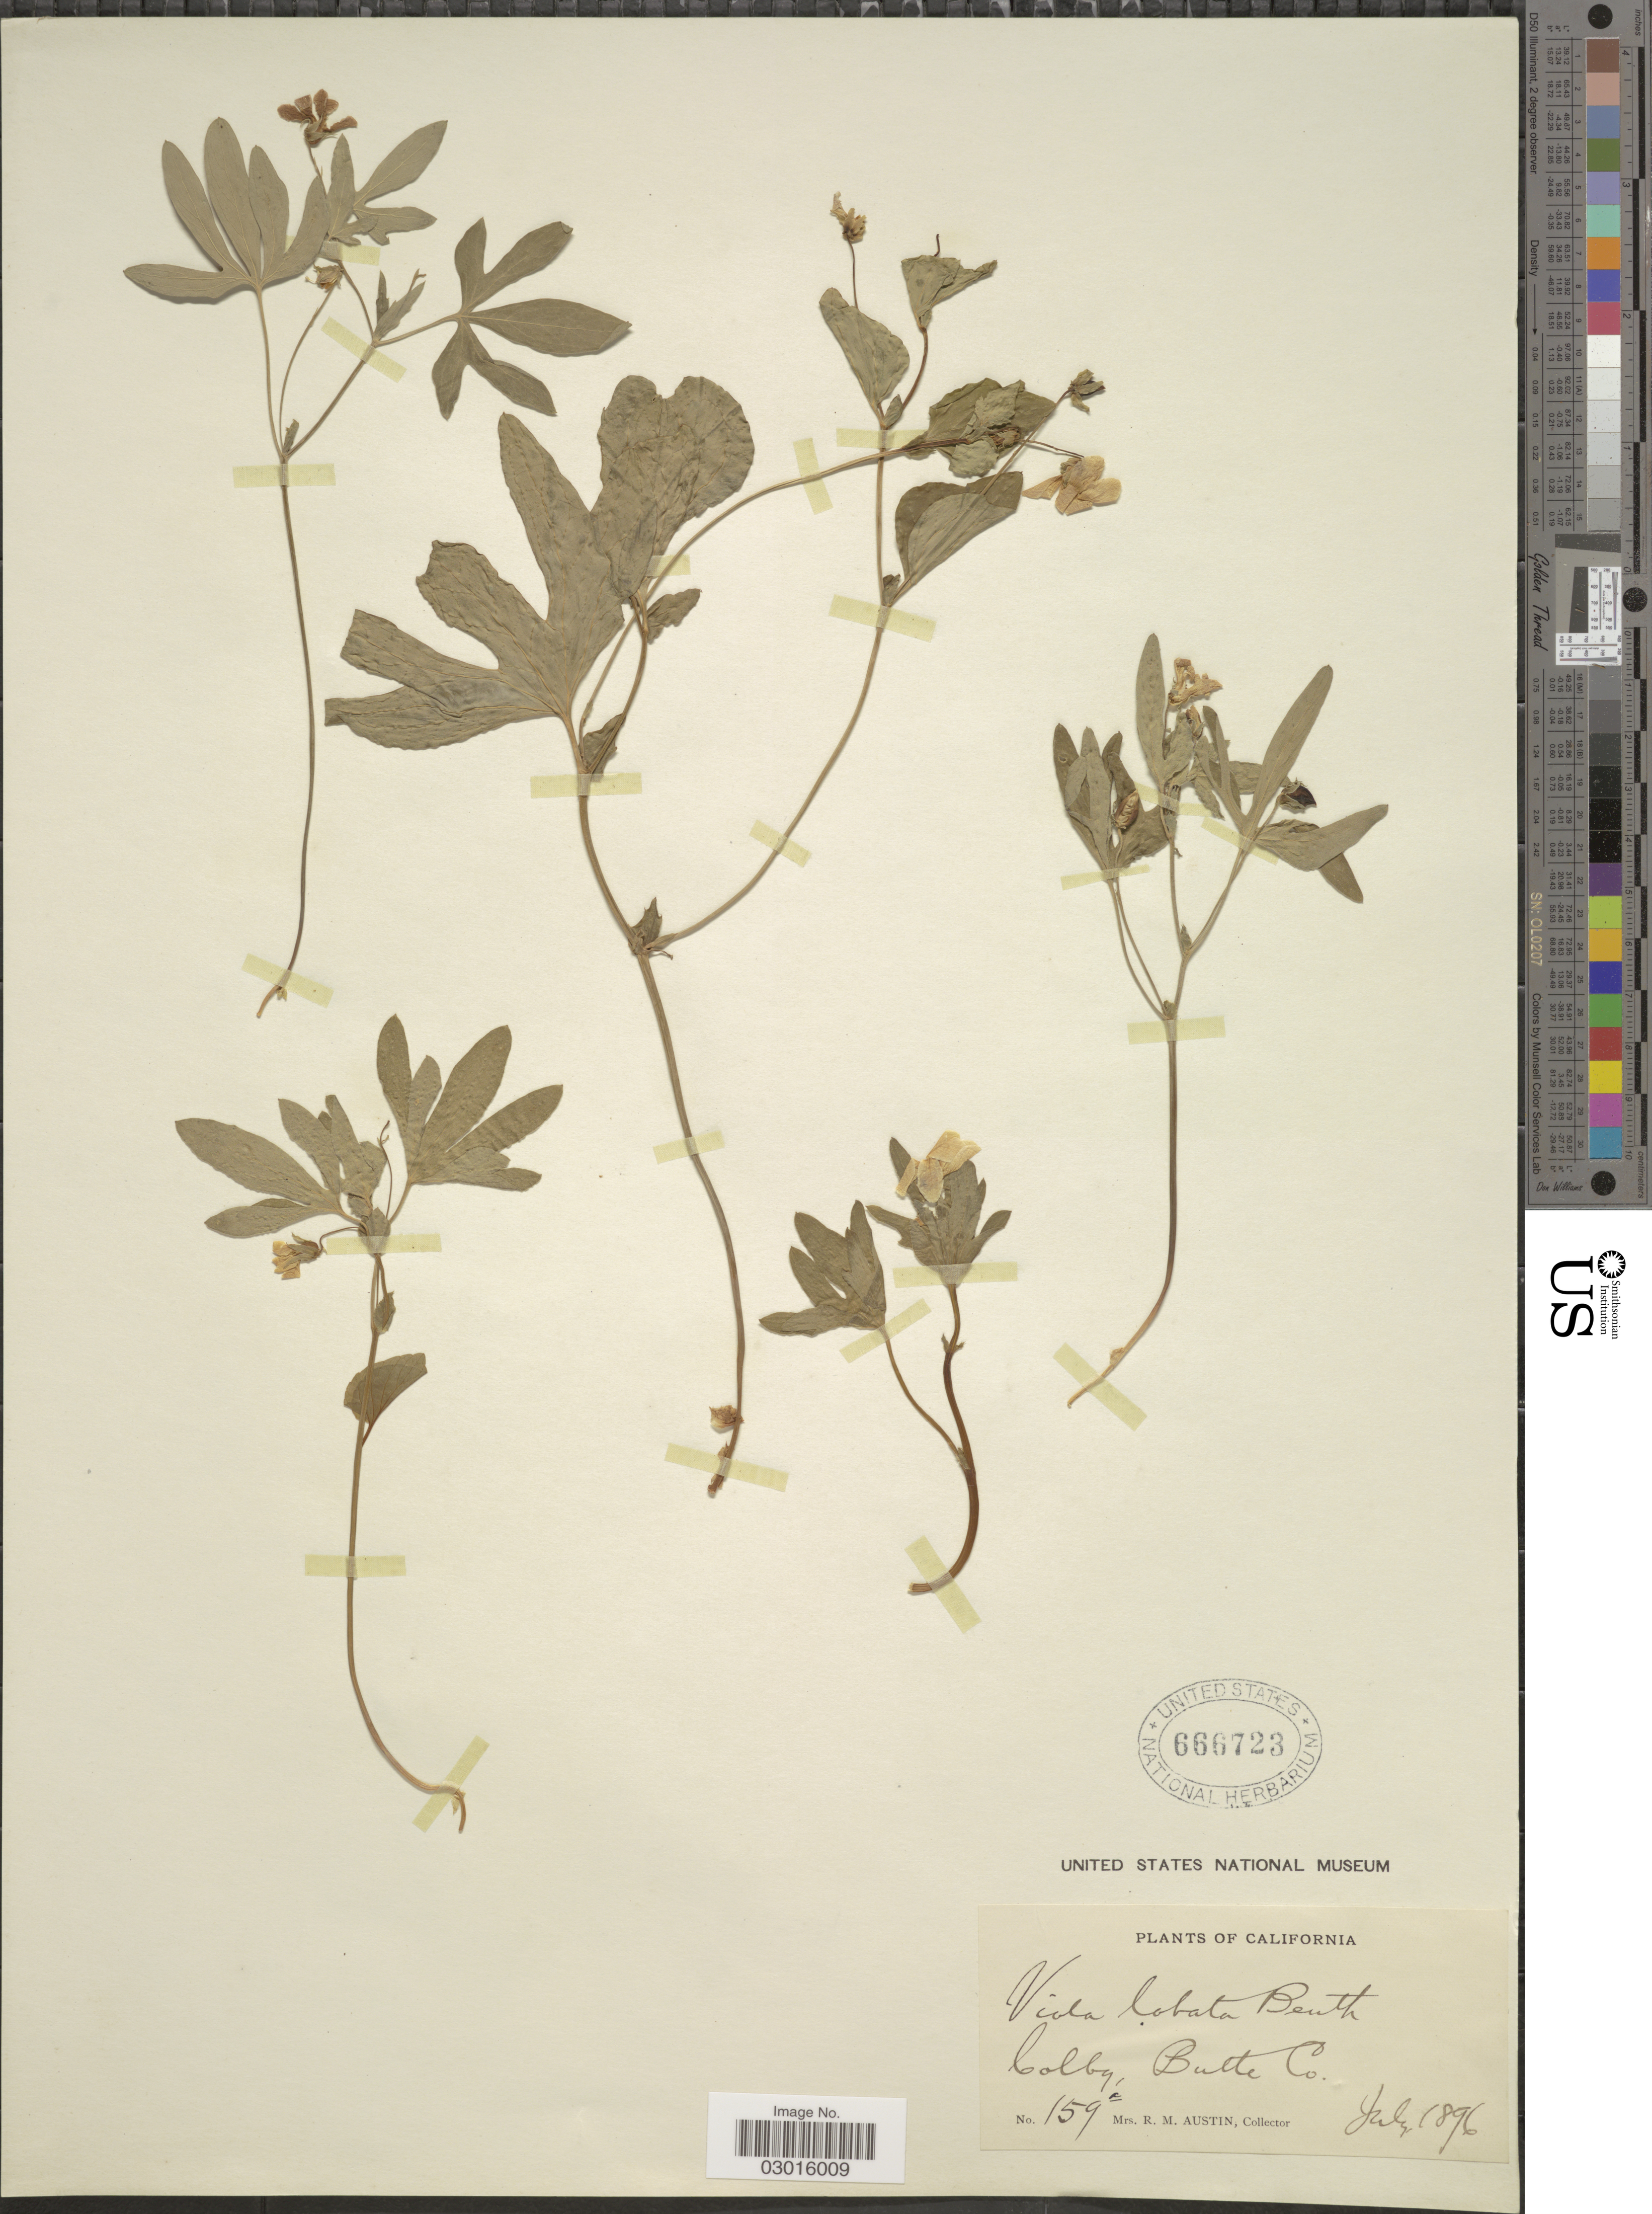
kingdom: Plantae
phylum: Tracheophyta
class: Magnoliopsida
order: Malpighiales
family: Violaceae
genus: Viola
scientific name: Viola lobata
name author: Benth.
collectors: R. Austin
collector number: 159a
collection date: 1896-07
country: United States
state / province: California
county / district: Butte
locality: Colby, Butte Co.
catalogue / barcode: US 666723